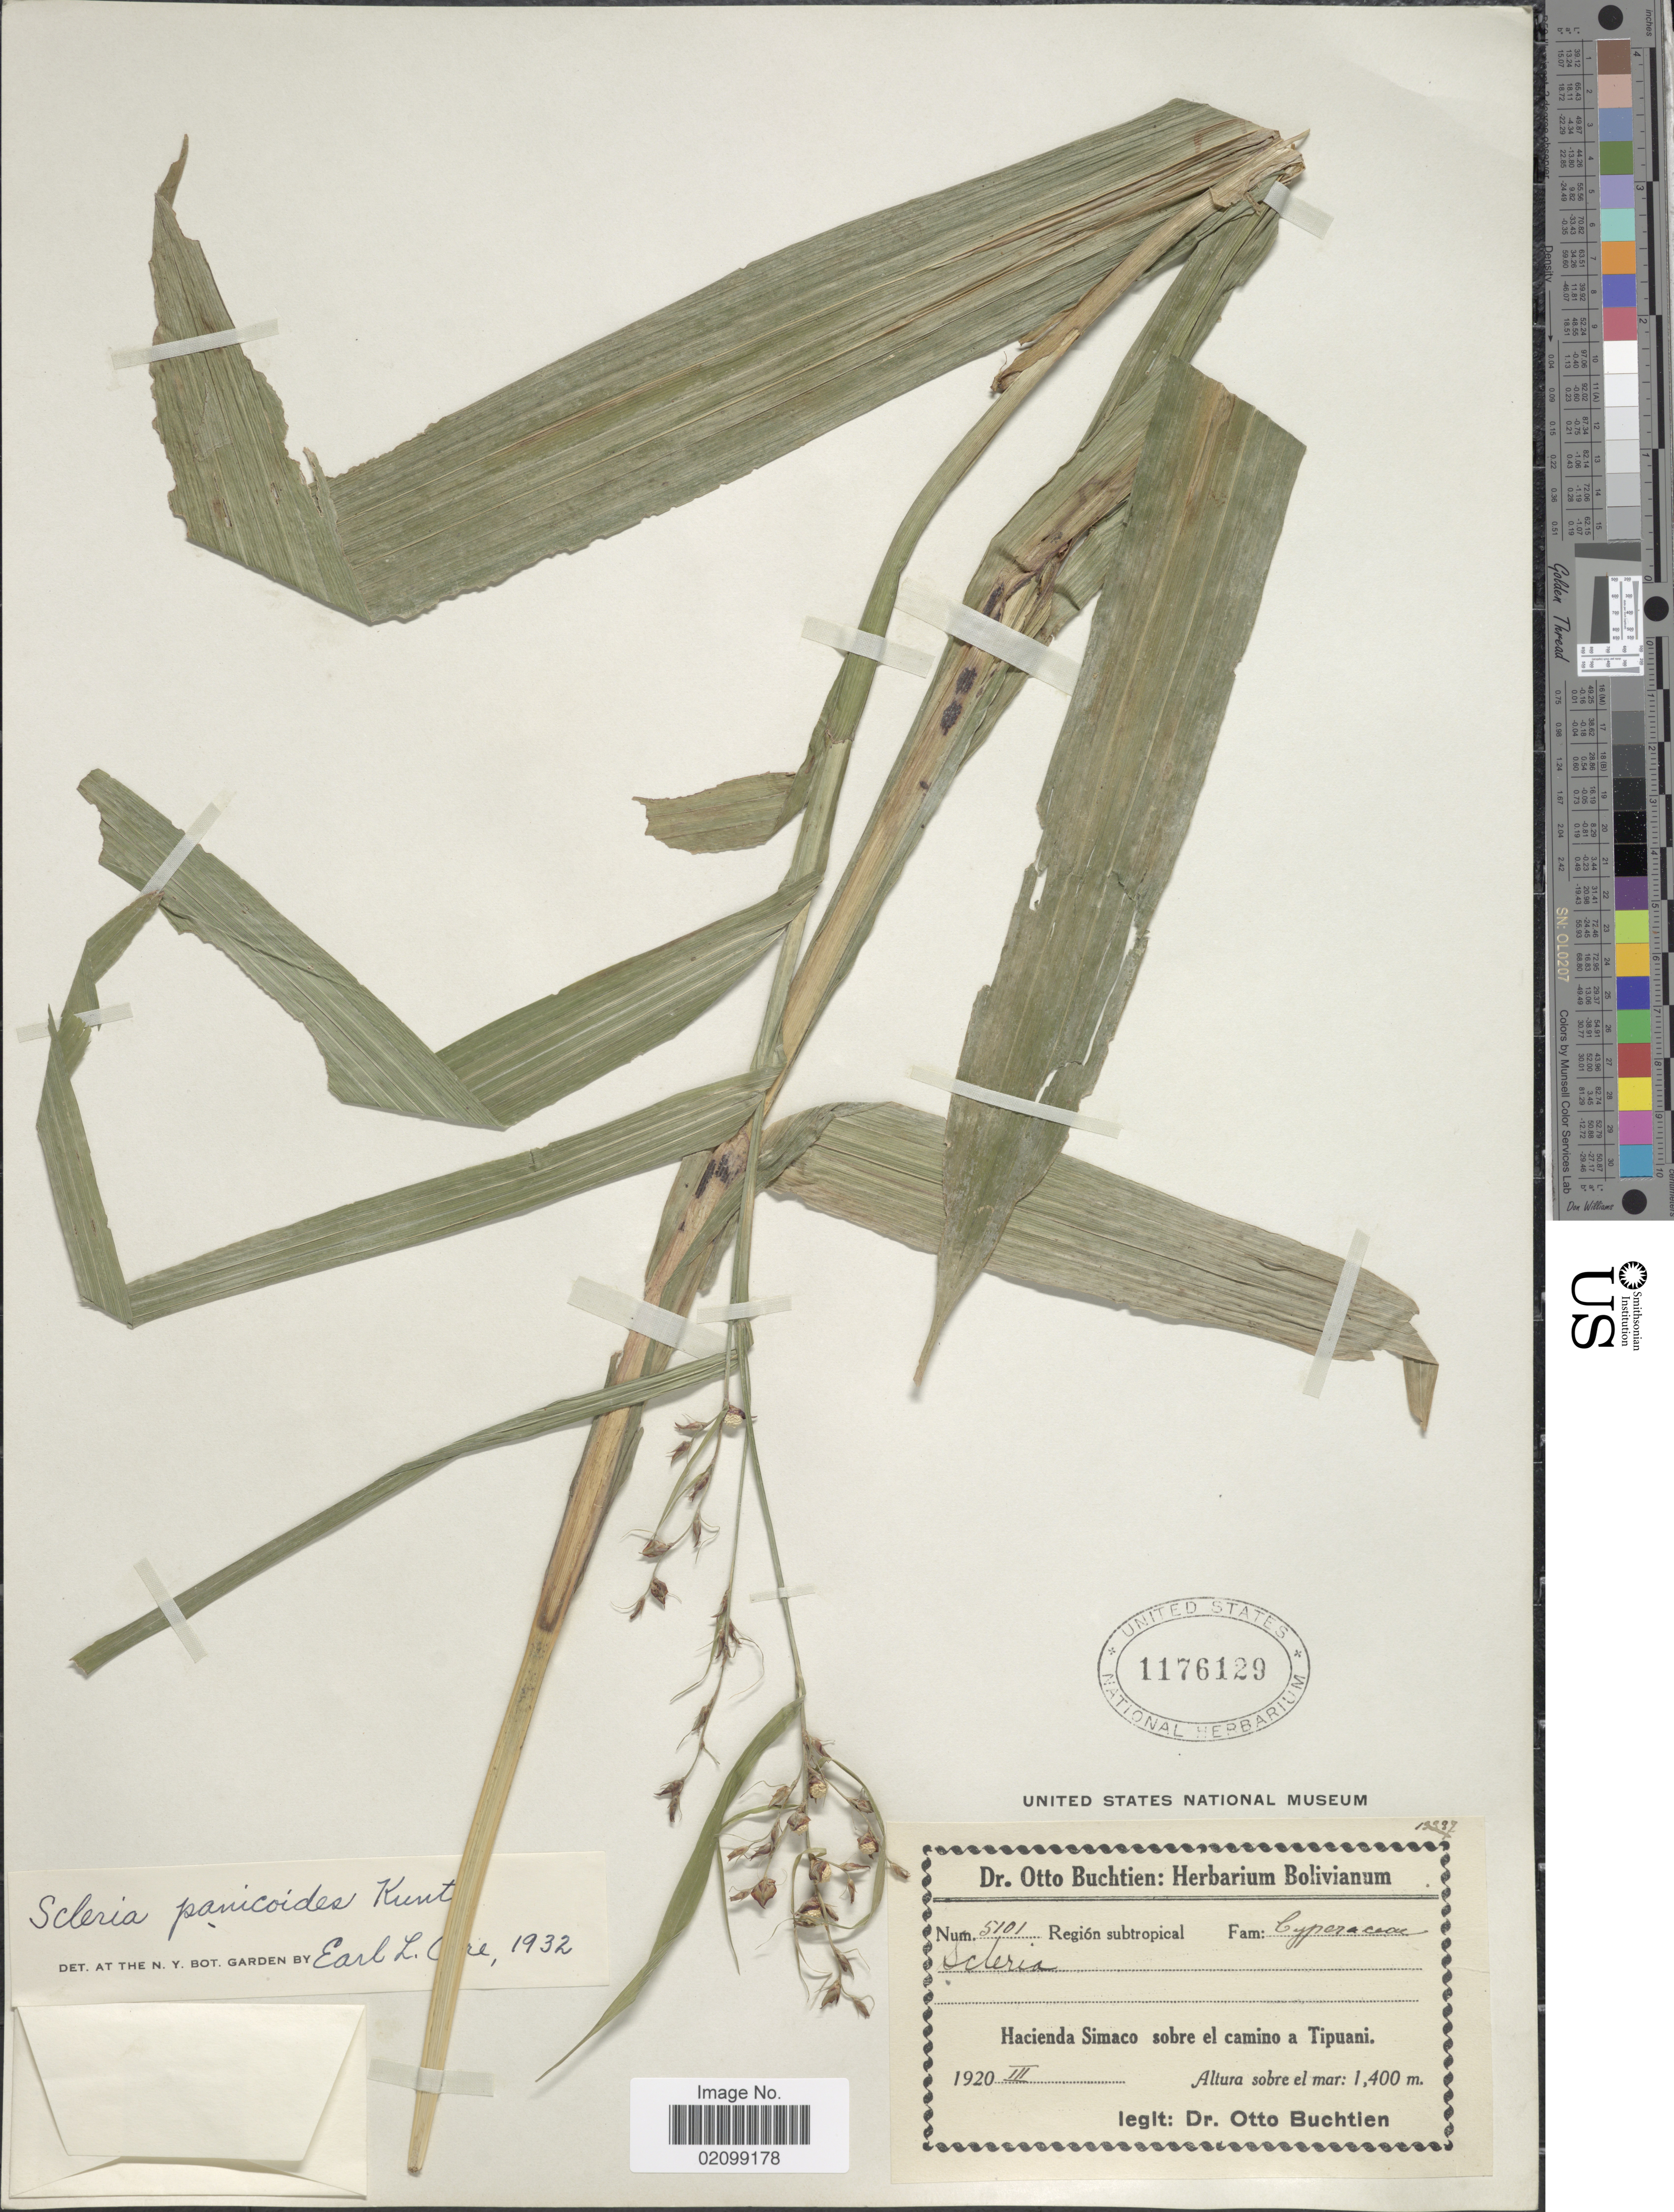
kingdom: Plantae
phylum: Tracheophyta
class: Liliopsida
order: Poales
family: Cyperaceae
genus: Scleria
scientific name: Scleria panicoides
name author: Kunth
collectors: O. Buchtien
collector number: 5101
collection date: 1920-03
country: Bolivia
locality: Hacienda Simaco sobre el camino a Tapuani.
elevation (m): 1400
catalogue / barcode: US 1176129